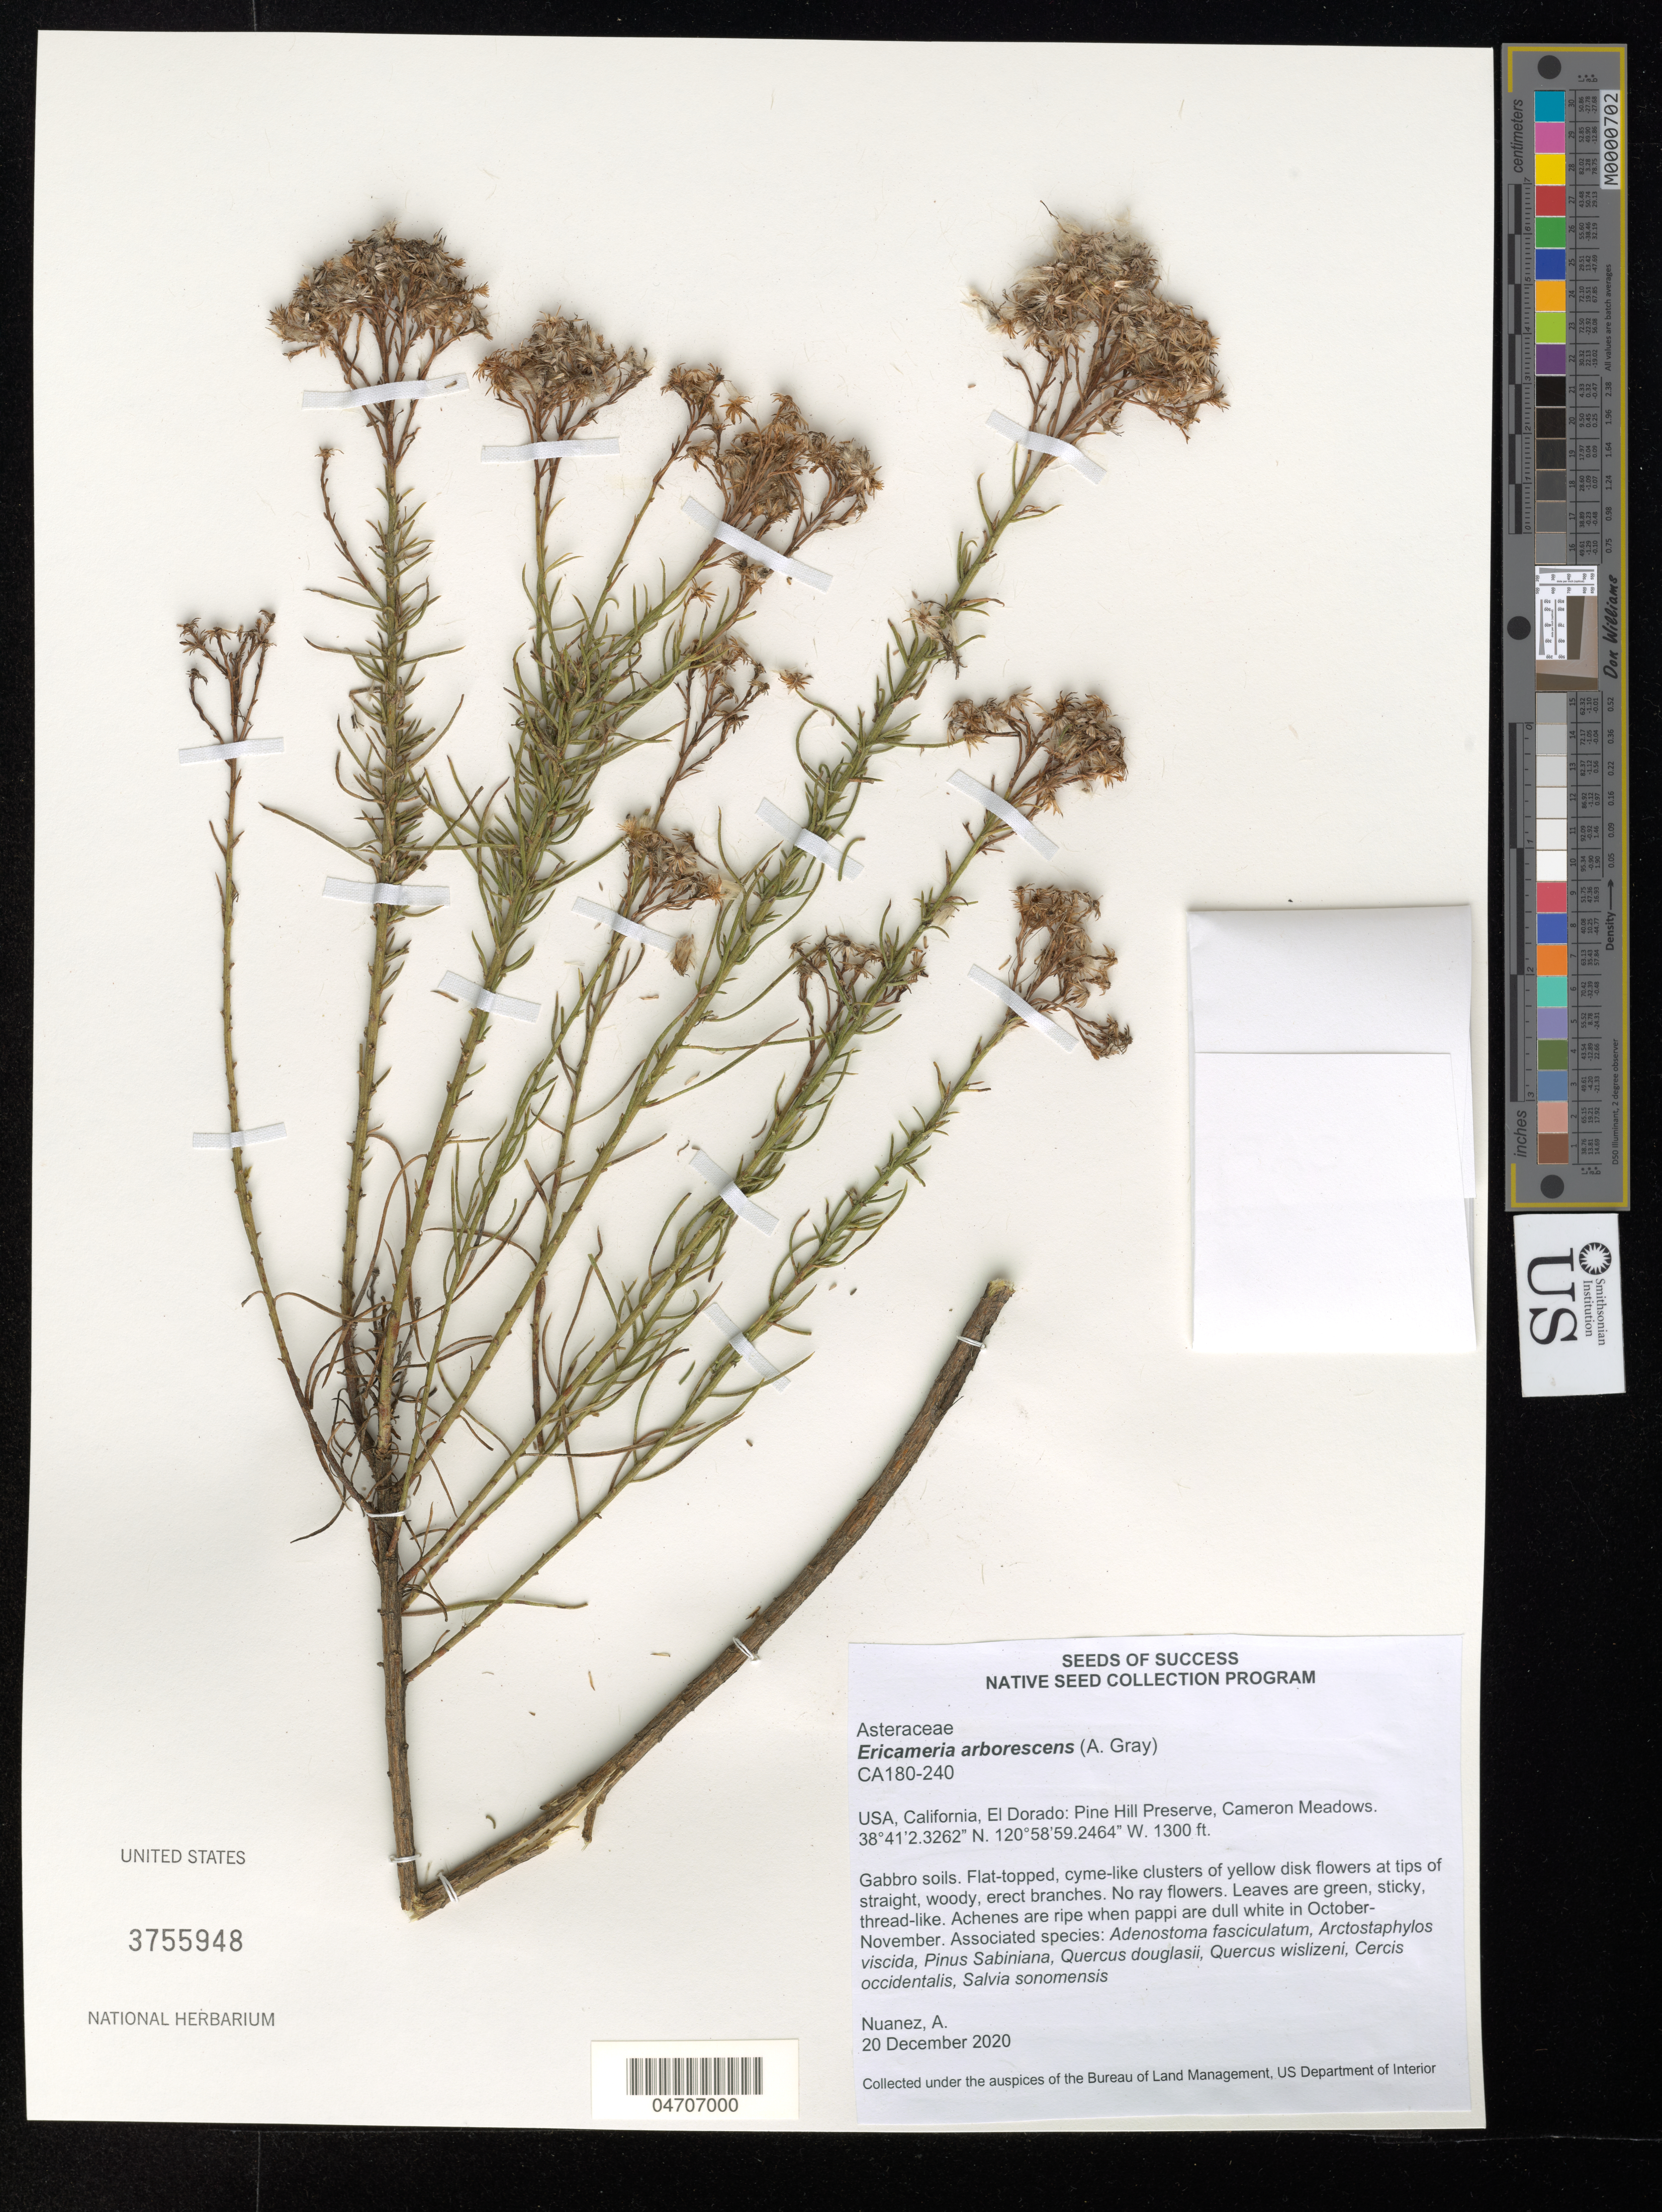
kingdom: Plantae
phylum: Tracheophyta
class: Magnoliopsida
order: Asterales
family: Asteraceae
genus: Ericameria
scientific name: Ericameria arborescens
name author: (A. Gray) Greene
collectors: A. Nuanez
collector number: CA180-240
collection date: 2020-12-20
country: United States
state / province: California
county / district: El Dorado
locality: El Dorado: Pine Hill Preserve, Cameron Meadows.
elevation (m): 396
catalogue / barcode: US 3755948